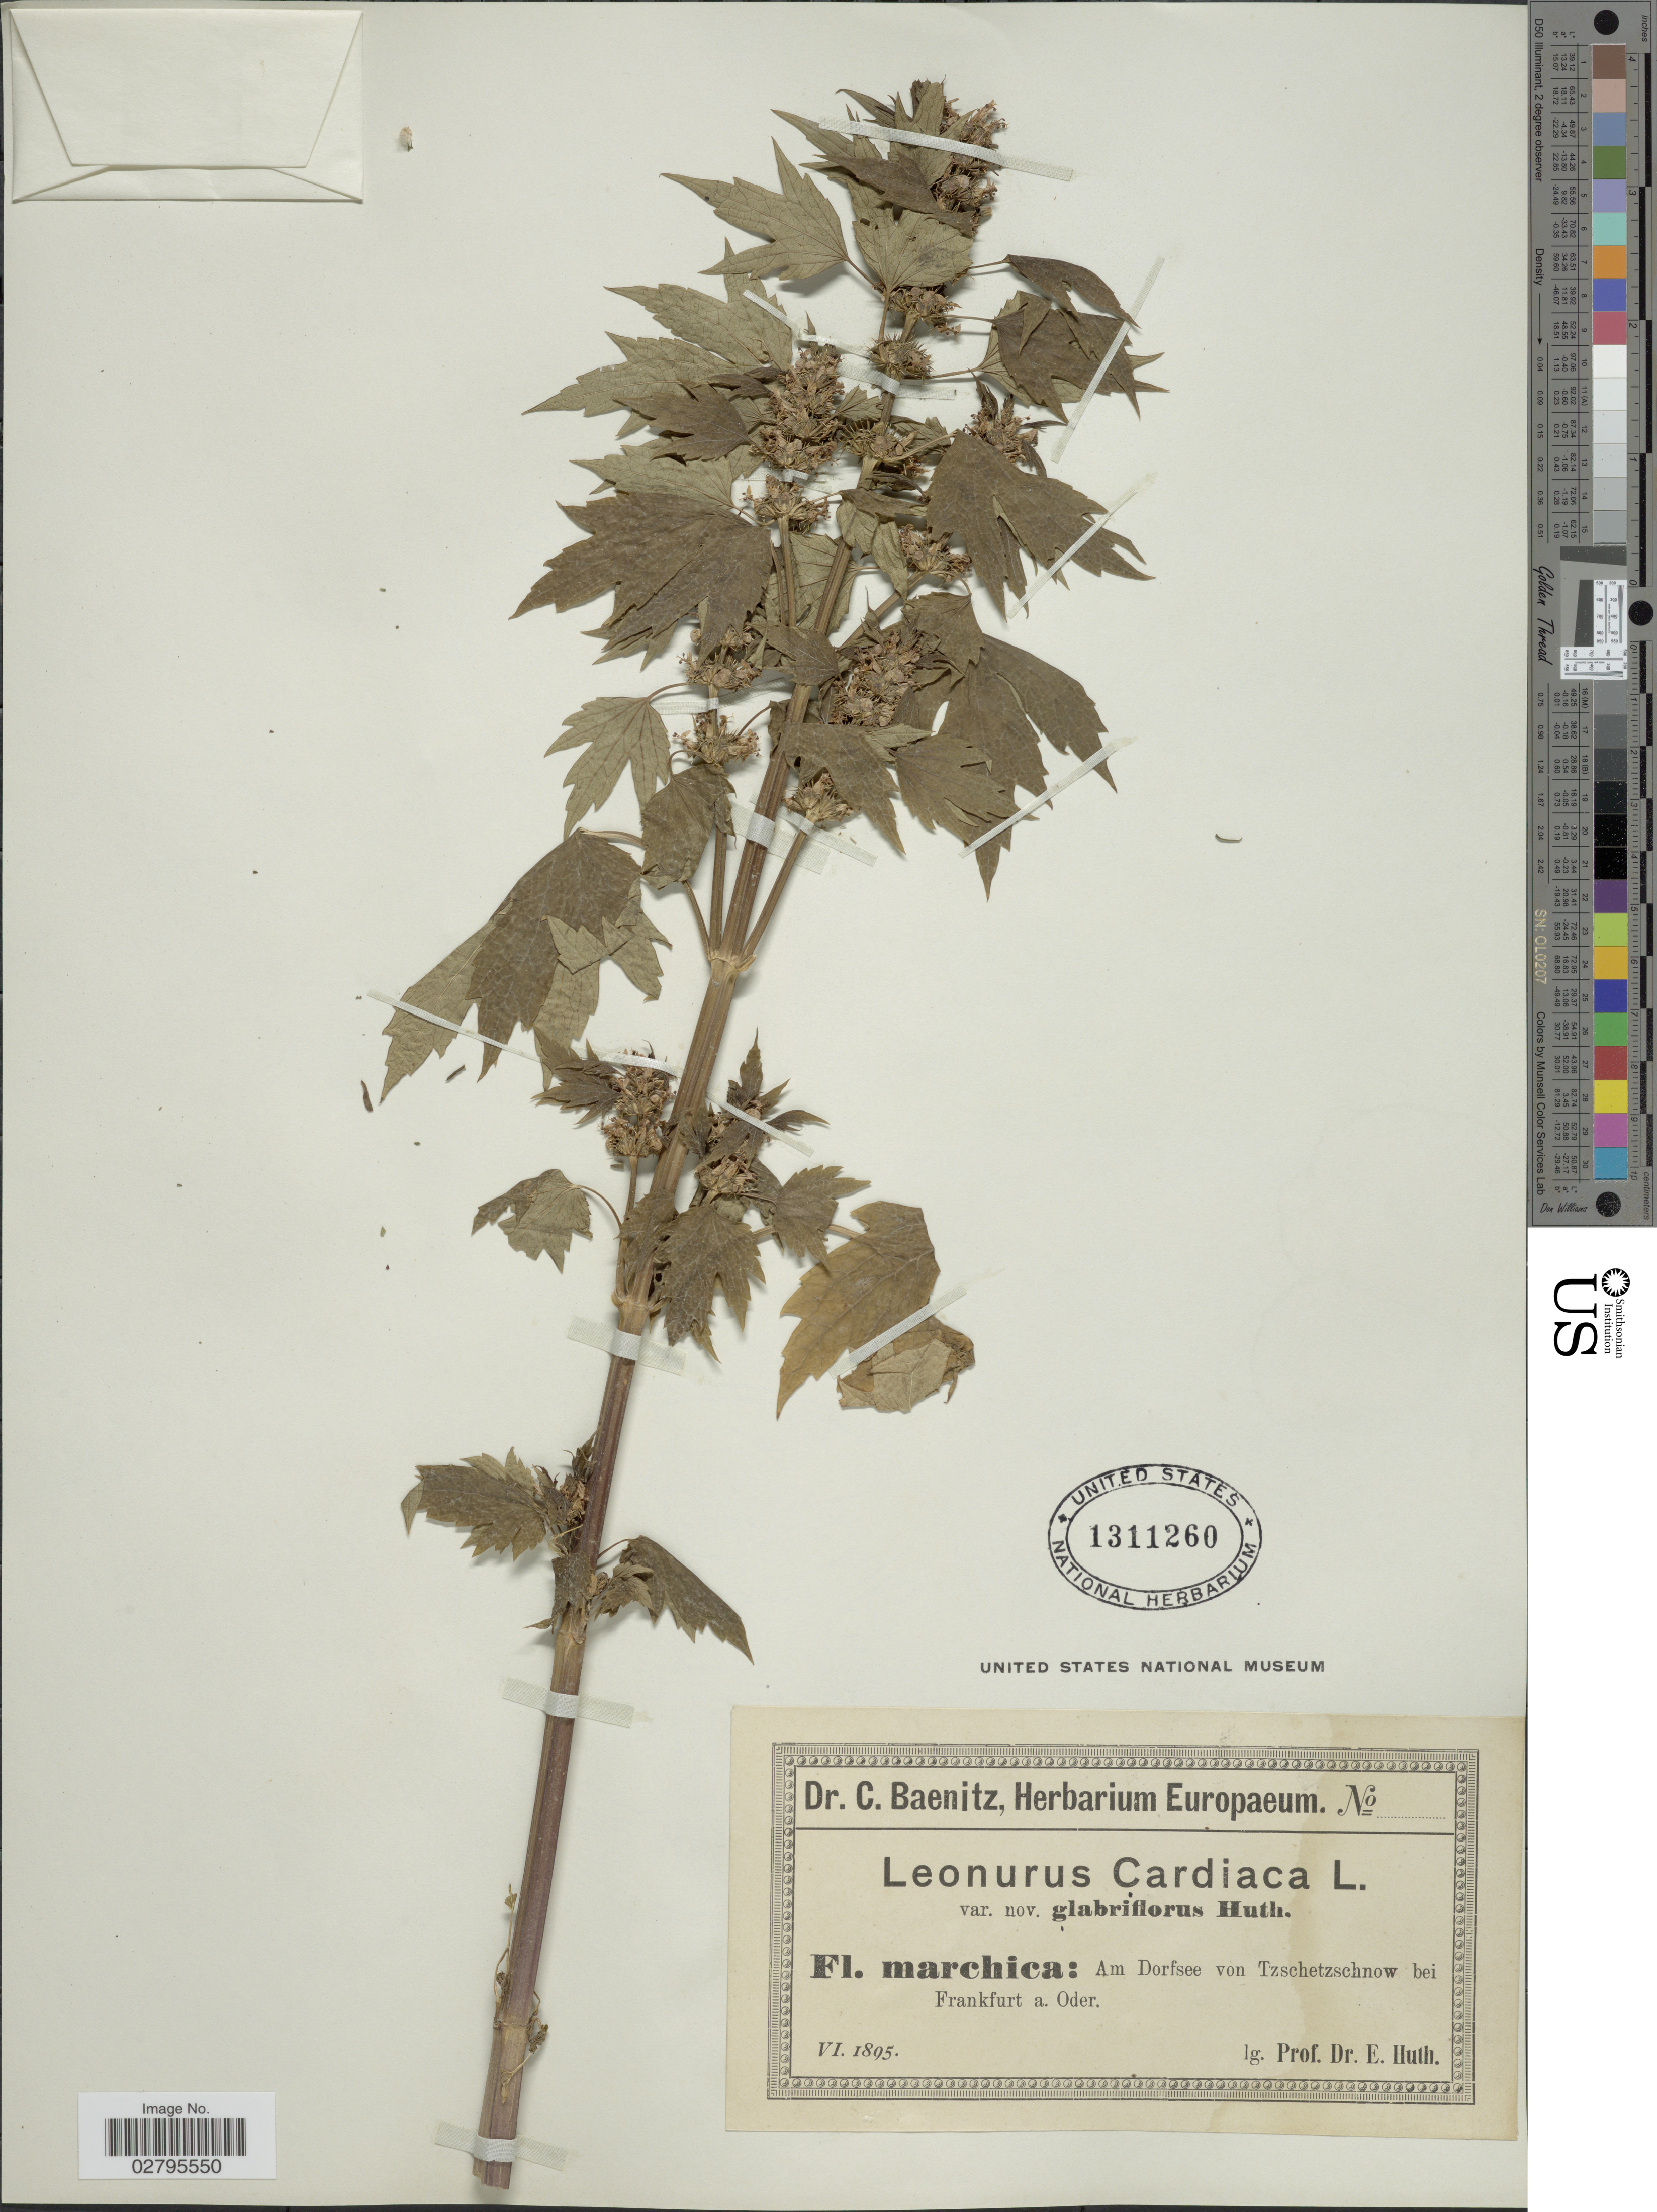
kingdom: Plantae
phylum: Tracheophyta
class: Magnoliopsida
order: Lamiales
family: Lamiaceae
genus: Leonurus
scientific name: Leonurus cardiaca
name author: L.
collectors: E. Huth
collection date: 1895-06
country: Germany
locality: Marchica: Am Dorfsee von Tzschetzschnow bei Frankfurt a. Oder.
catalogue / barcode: US 1311260